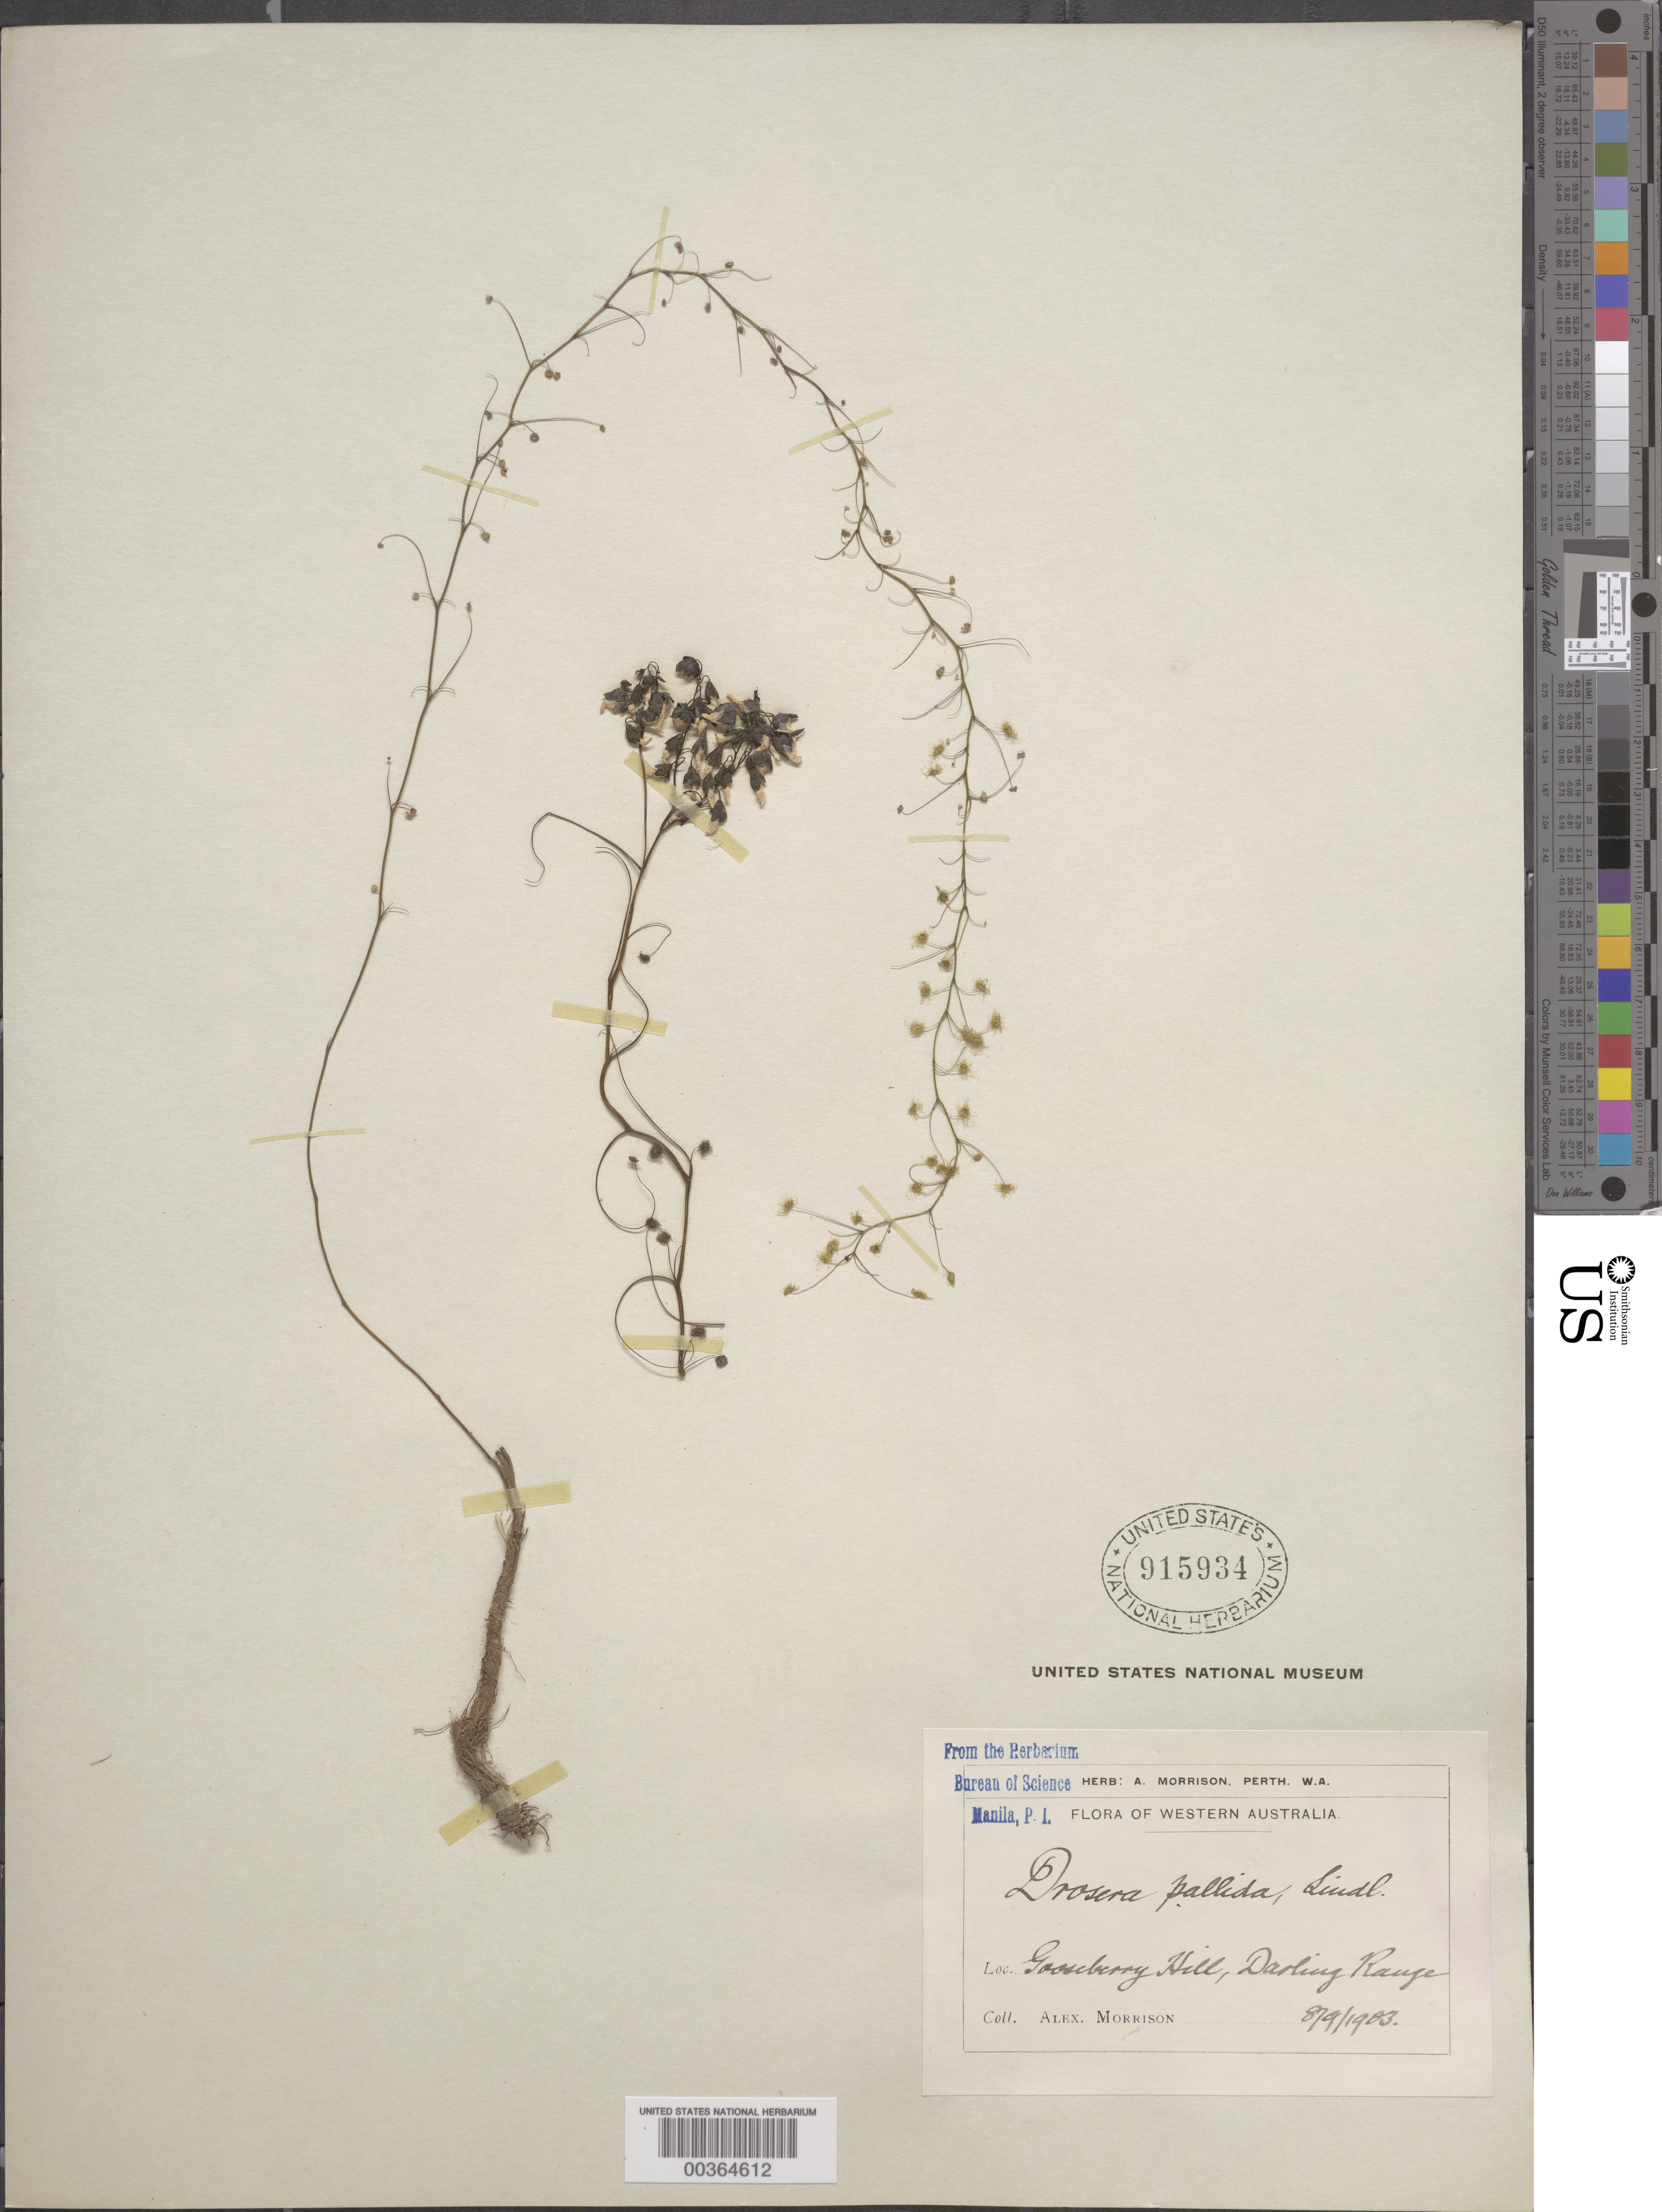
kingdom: Plantae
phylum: Tracheophyta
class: Magnoliopsida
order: Caryophyllales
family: Droseraceae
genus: Drosera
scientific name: Drosera pallida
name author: Lindl.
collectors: A. Morrison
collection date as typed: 08 Sep 1903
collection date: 1903-09-08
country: Australia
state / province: Western Australia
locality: Darling range, gooseberry hill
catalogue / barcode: US 915934